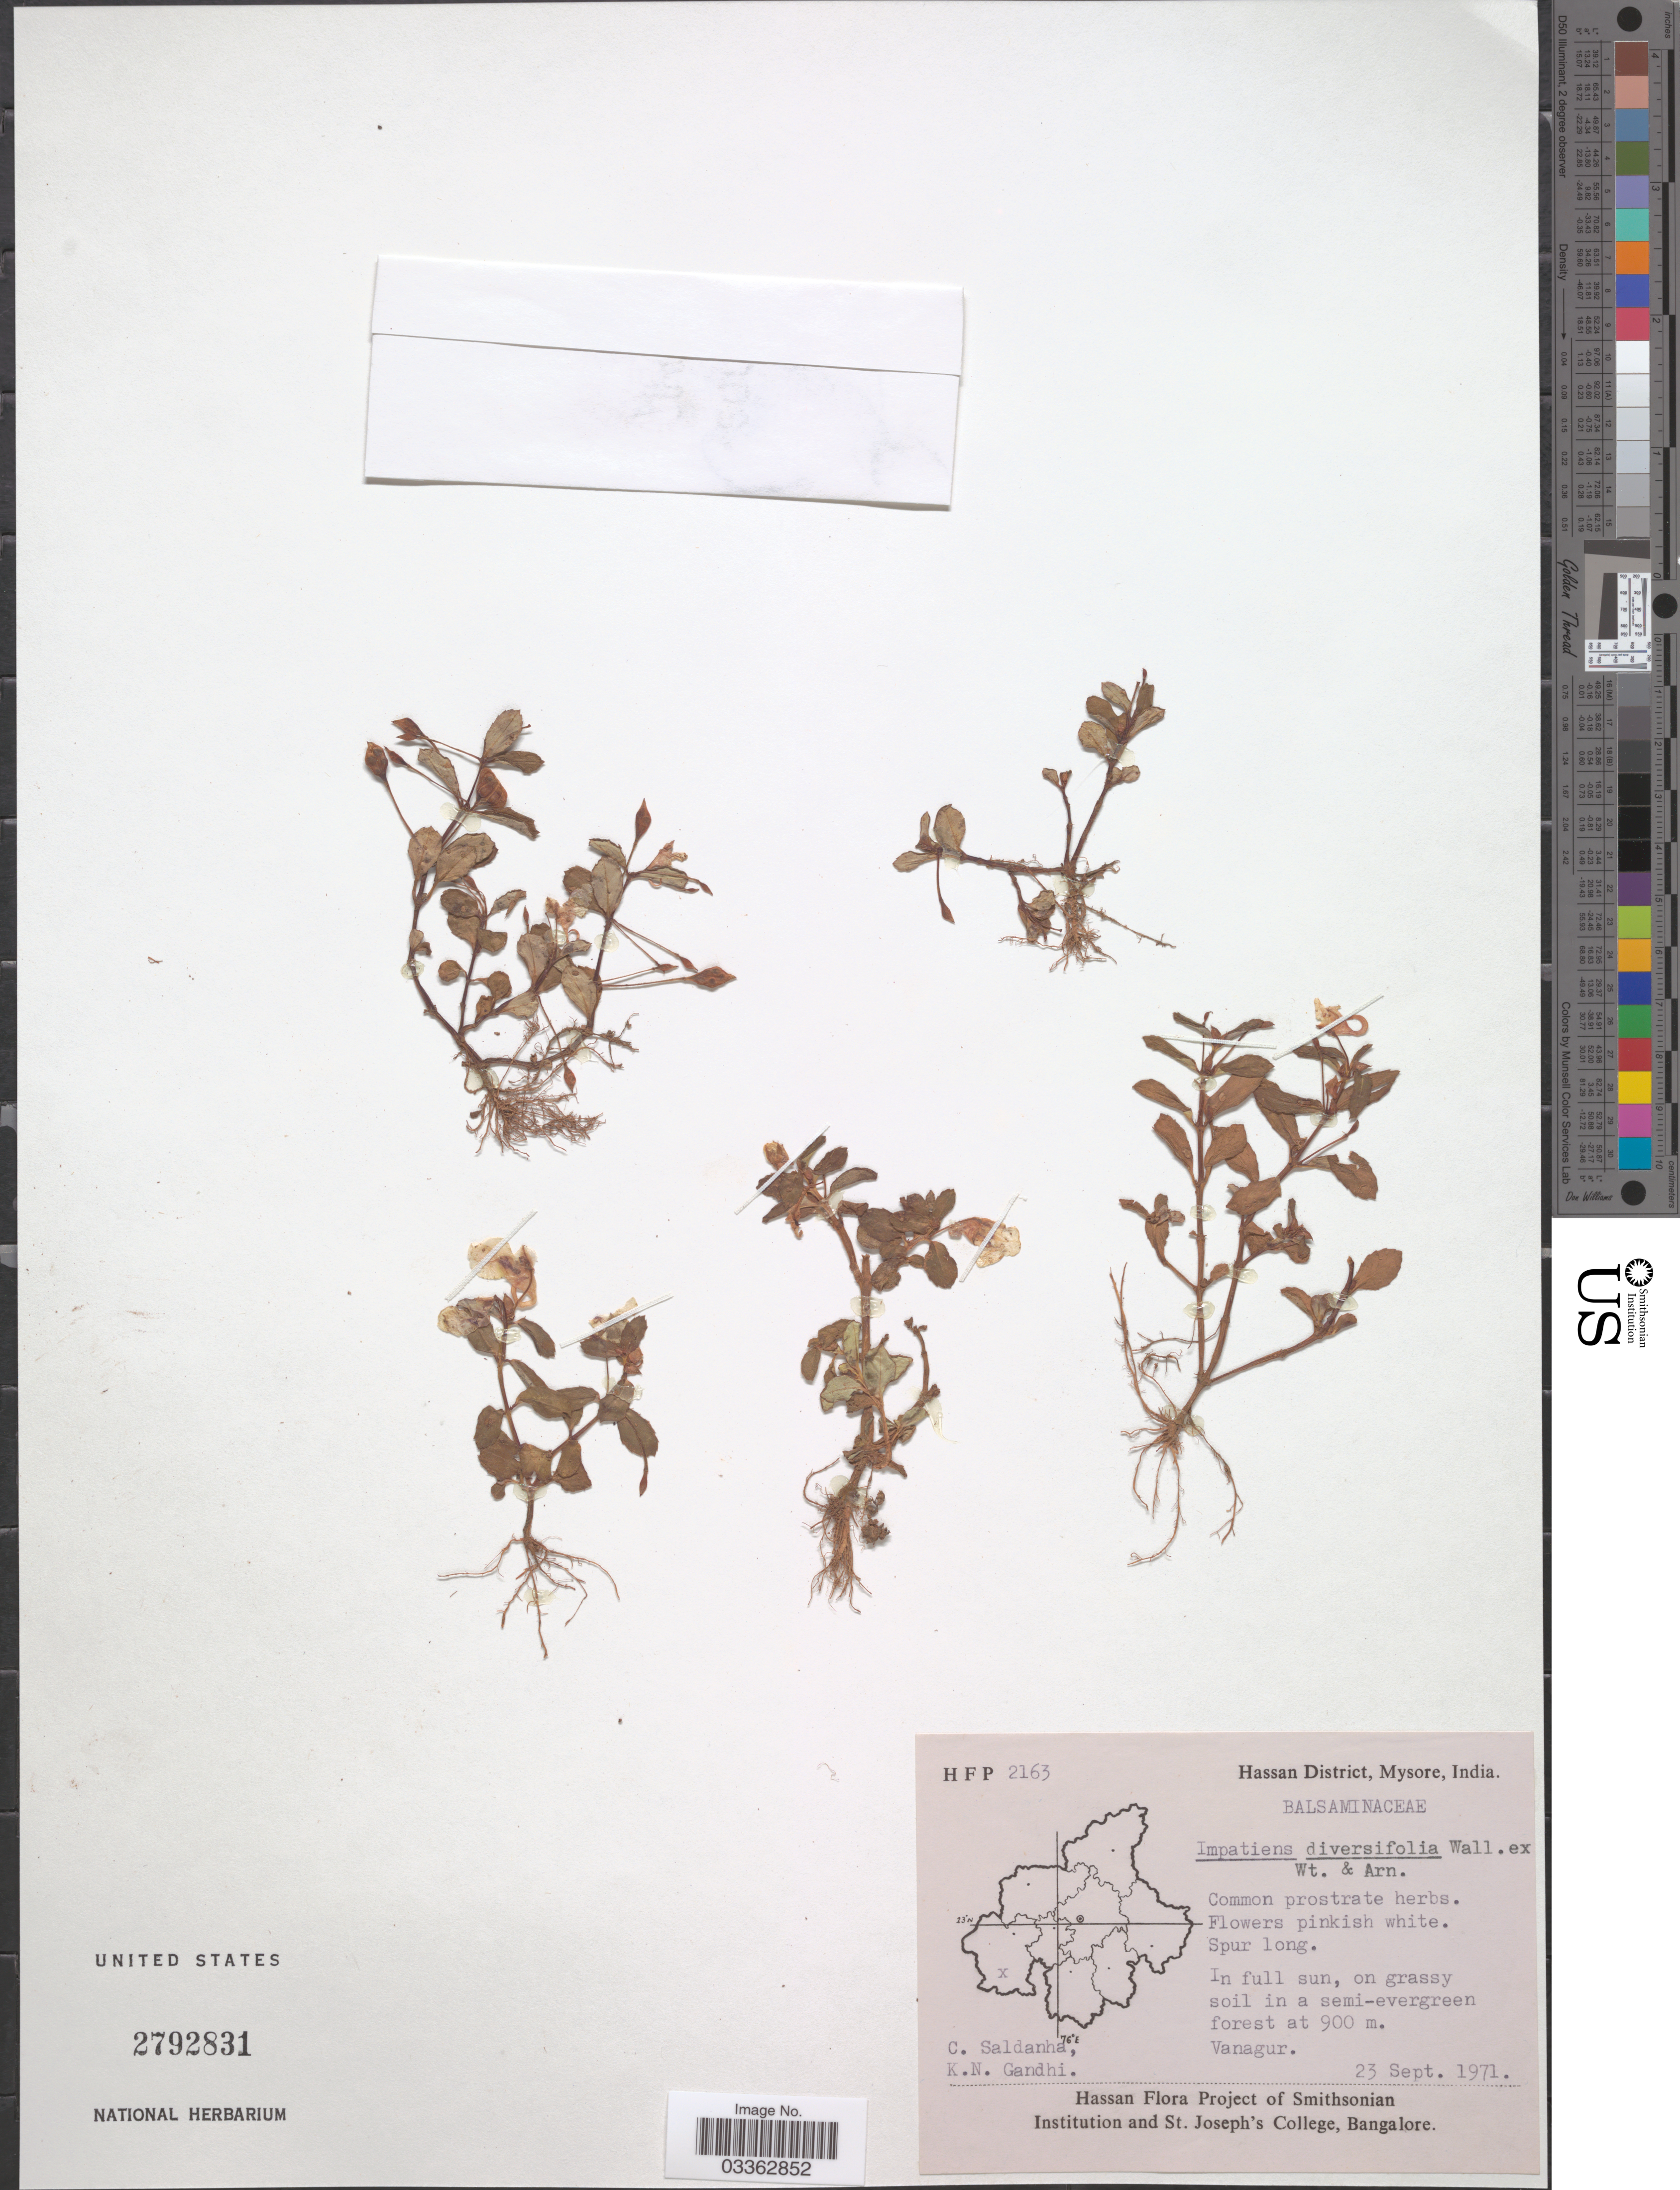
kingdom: Plantae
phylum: Tracheophyta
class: Magnoliopsida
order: Ericales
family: Balsaminaceae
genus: Impatiens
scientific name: Impatiens diversifolia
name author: B. Heyne ex in Wight & Arn.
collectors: C. Saldanha & K. N. Gandhi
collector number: HFP 2163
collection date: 1971-09-23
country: India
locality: Hassan District, Mysore. Vanagur.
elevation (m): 900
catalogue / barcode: US 2792831